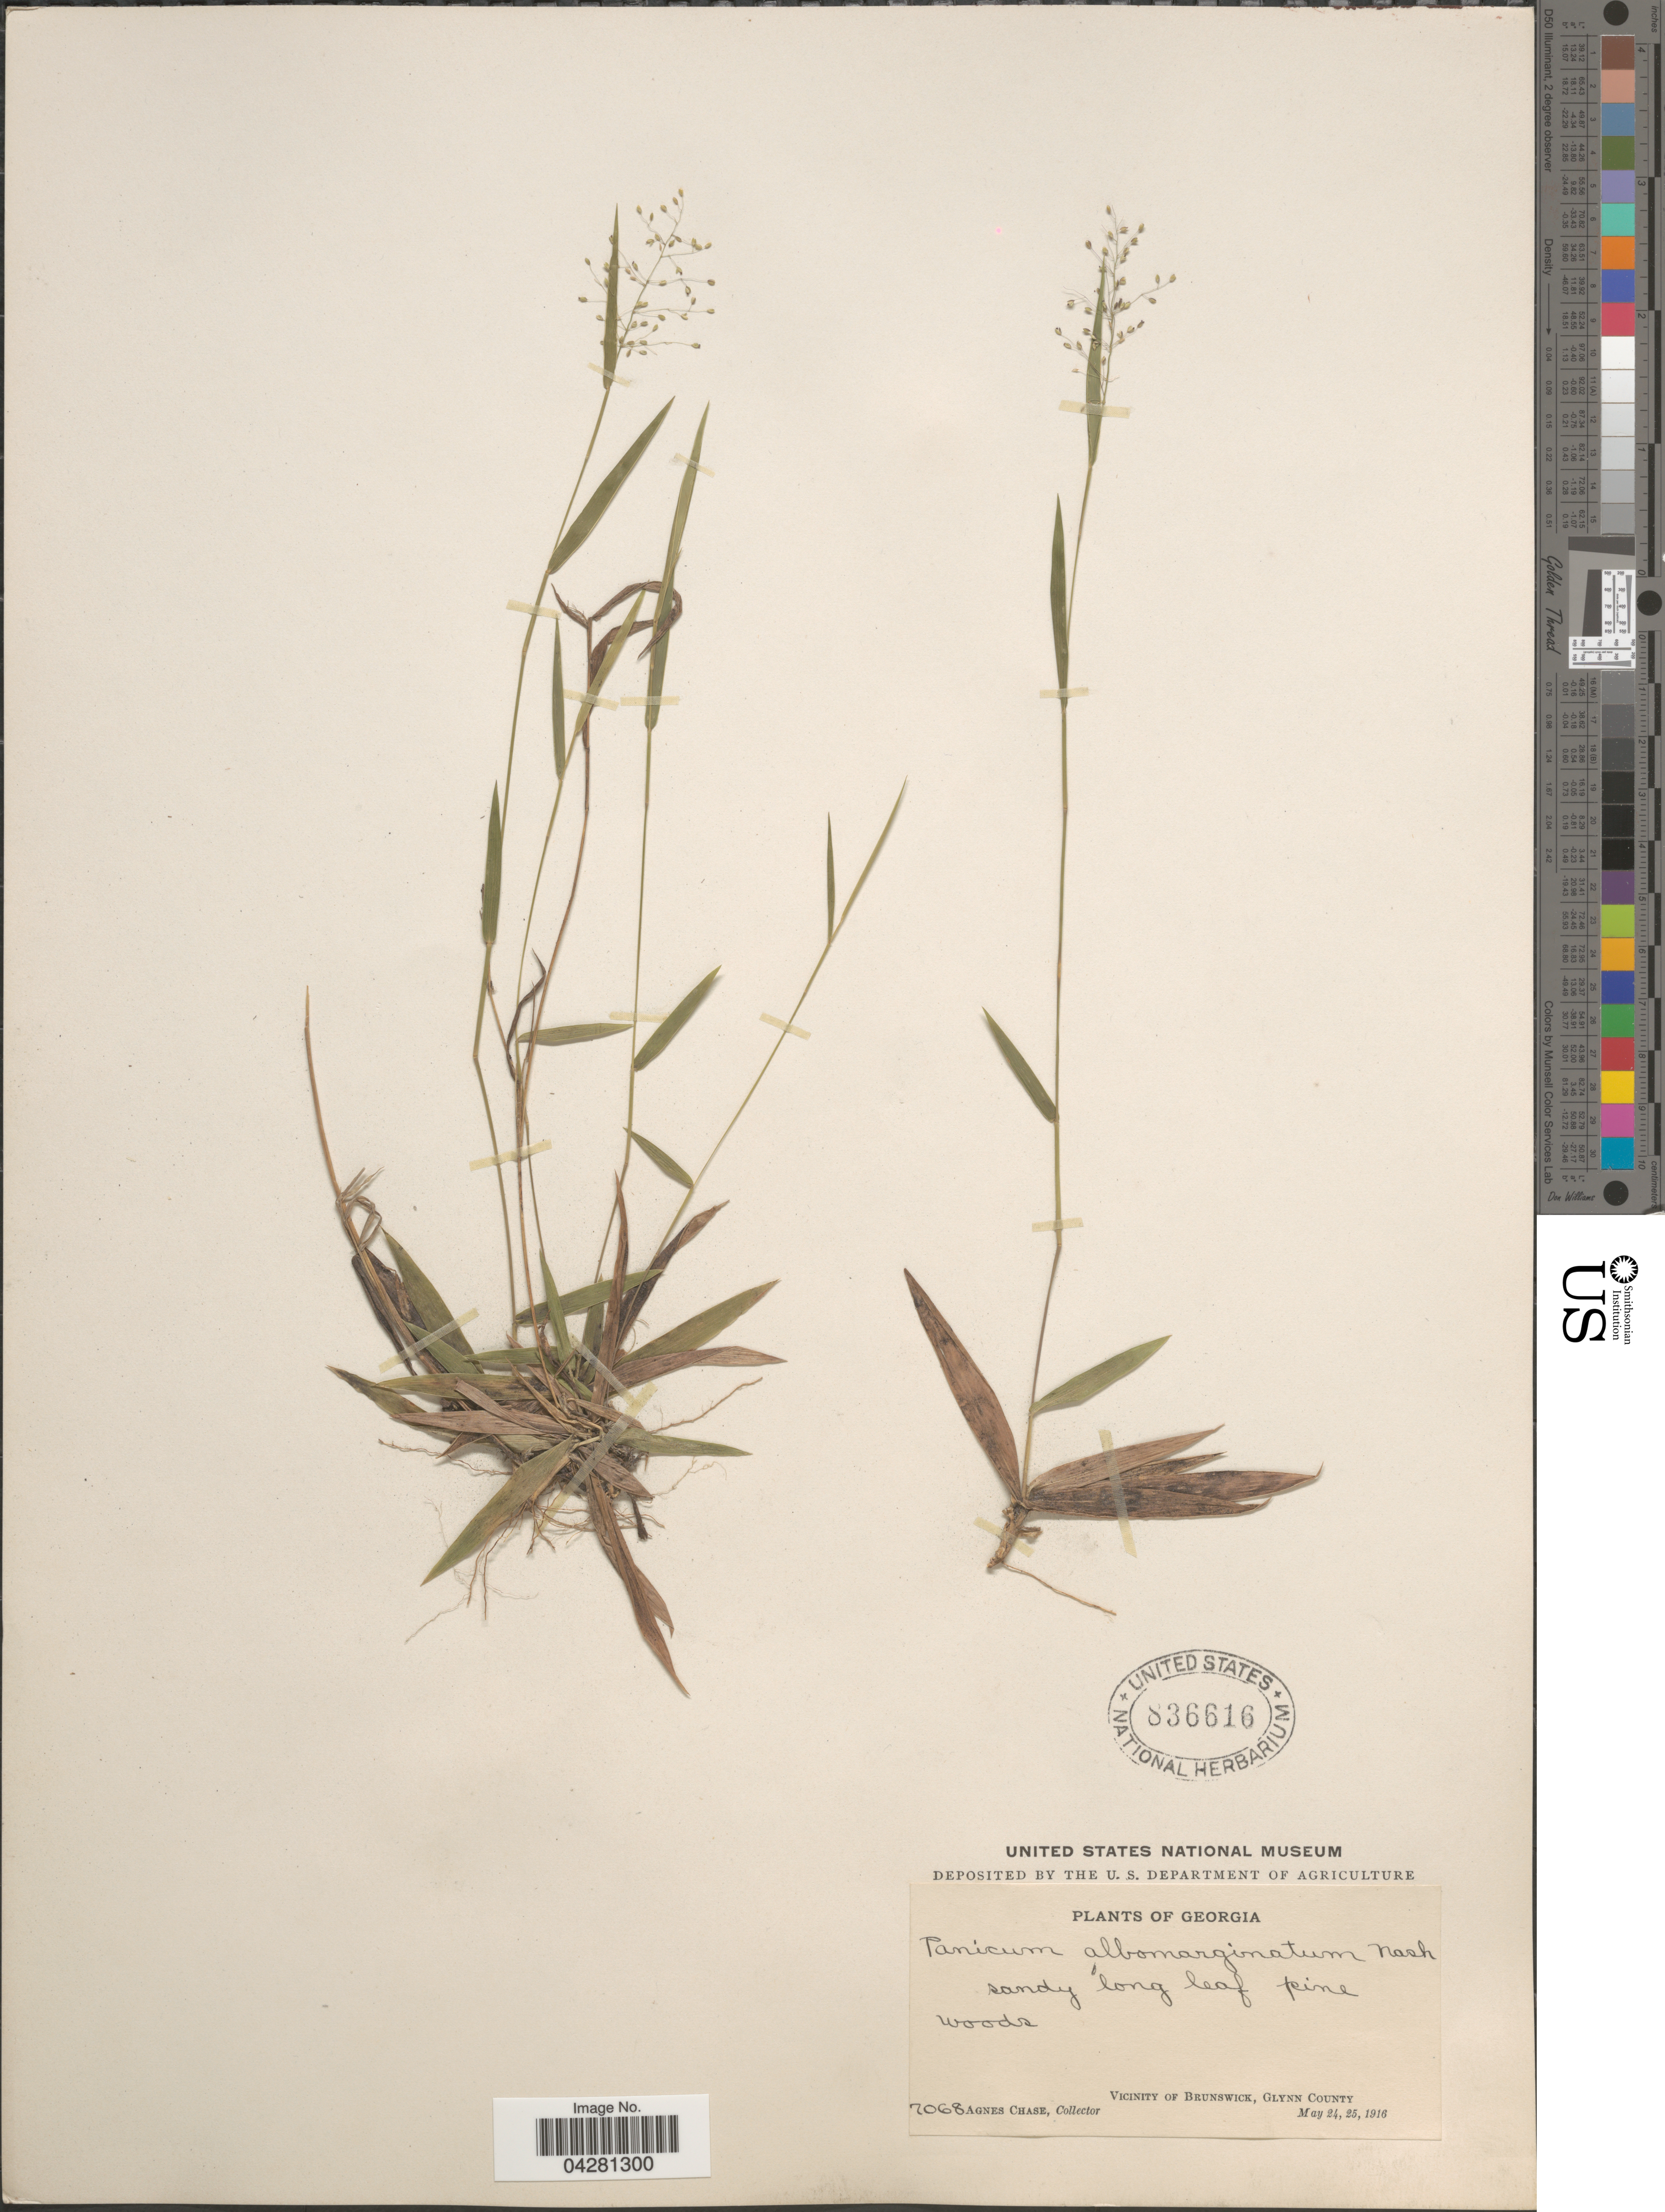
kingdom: Plantae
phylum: Tracheophyta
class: Liliopsida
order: Poales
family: Poaceae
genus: Dichanthelium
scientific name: Dichanthelium dichotomum var. unciphyllum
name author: (Trin.) Davidse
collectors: A. Chase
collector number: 7068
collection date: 1916-05-24/1916-05-25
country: United States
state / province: Georgia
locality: Vicinity of Brunswick, Glynn County.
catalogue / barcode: US 836616